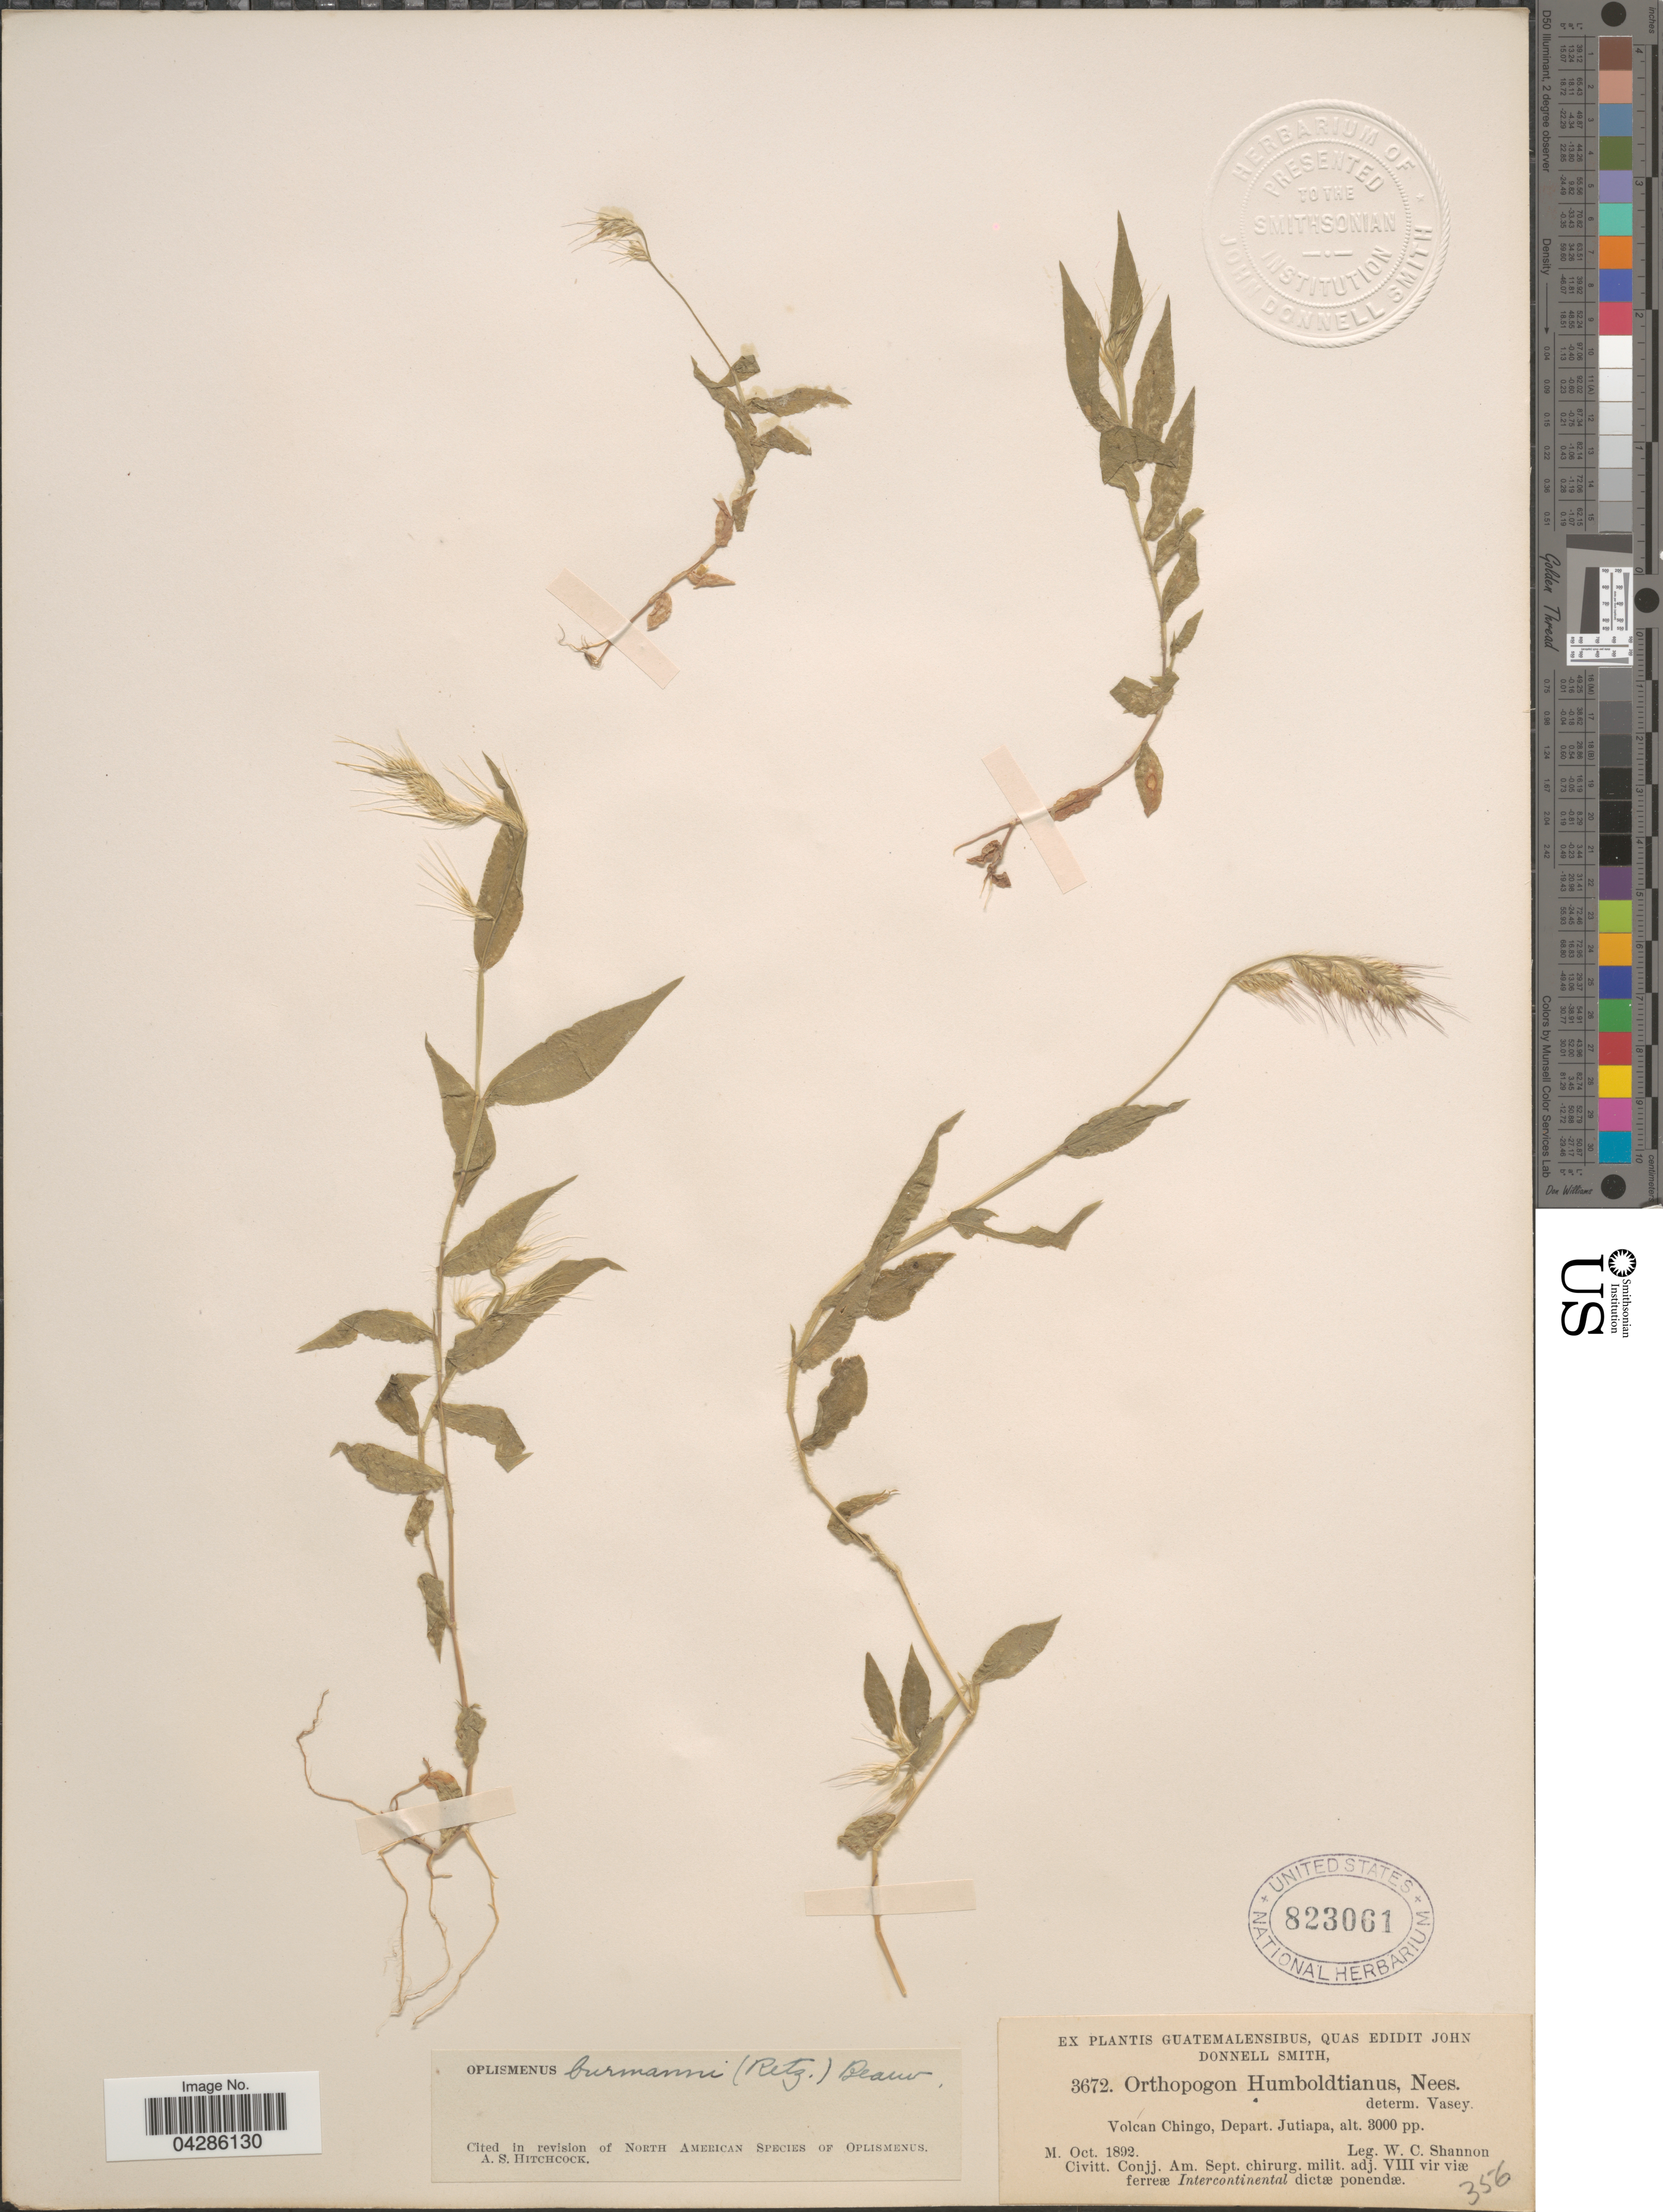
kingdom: Plantae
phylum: Tracheophyta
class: Liliopsida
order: Poales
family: Poaceae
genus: Oplismenus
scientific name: Oplismenus burmannii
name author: (Retz.) P. Beauv.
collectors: W. C. Shannon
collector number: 3672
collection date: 1892-10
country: Guatemala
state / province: Jutiapa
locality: Volcan Chingo, Depart. Jutiapa.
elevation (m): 914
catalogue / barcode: US 823061